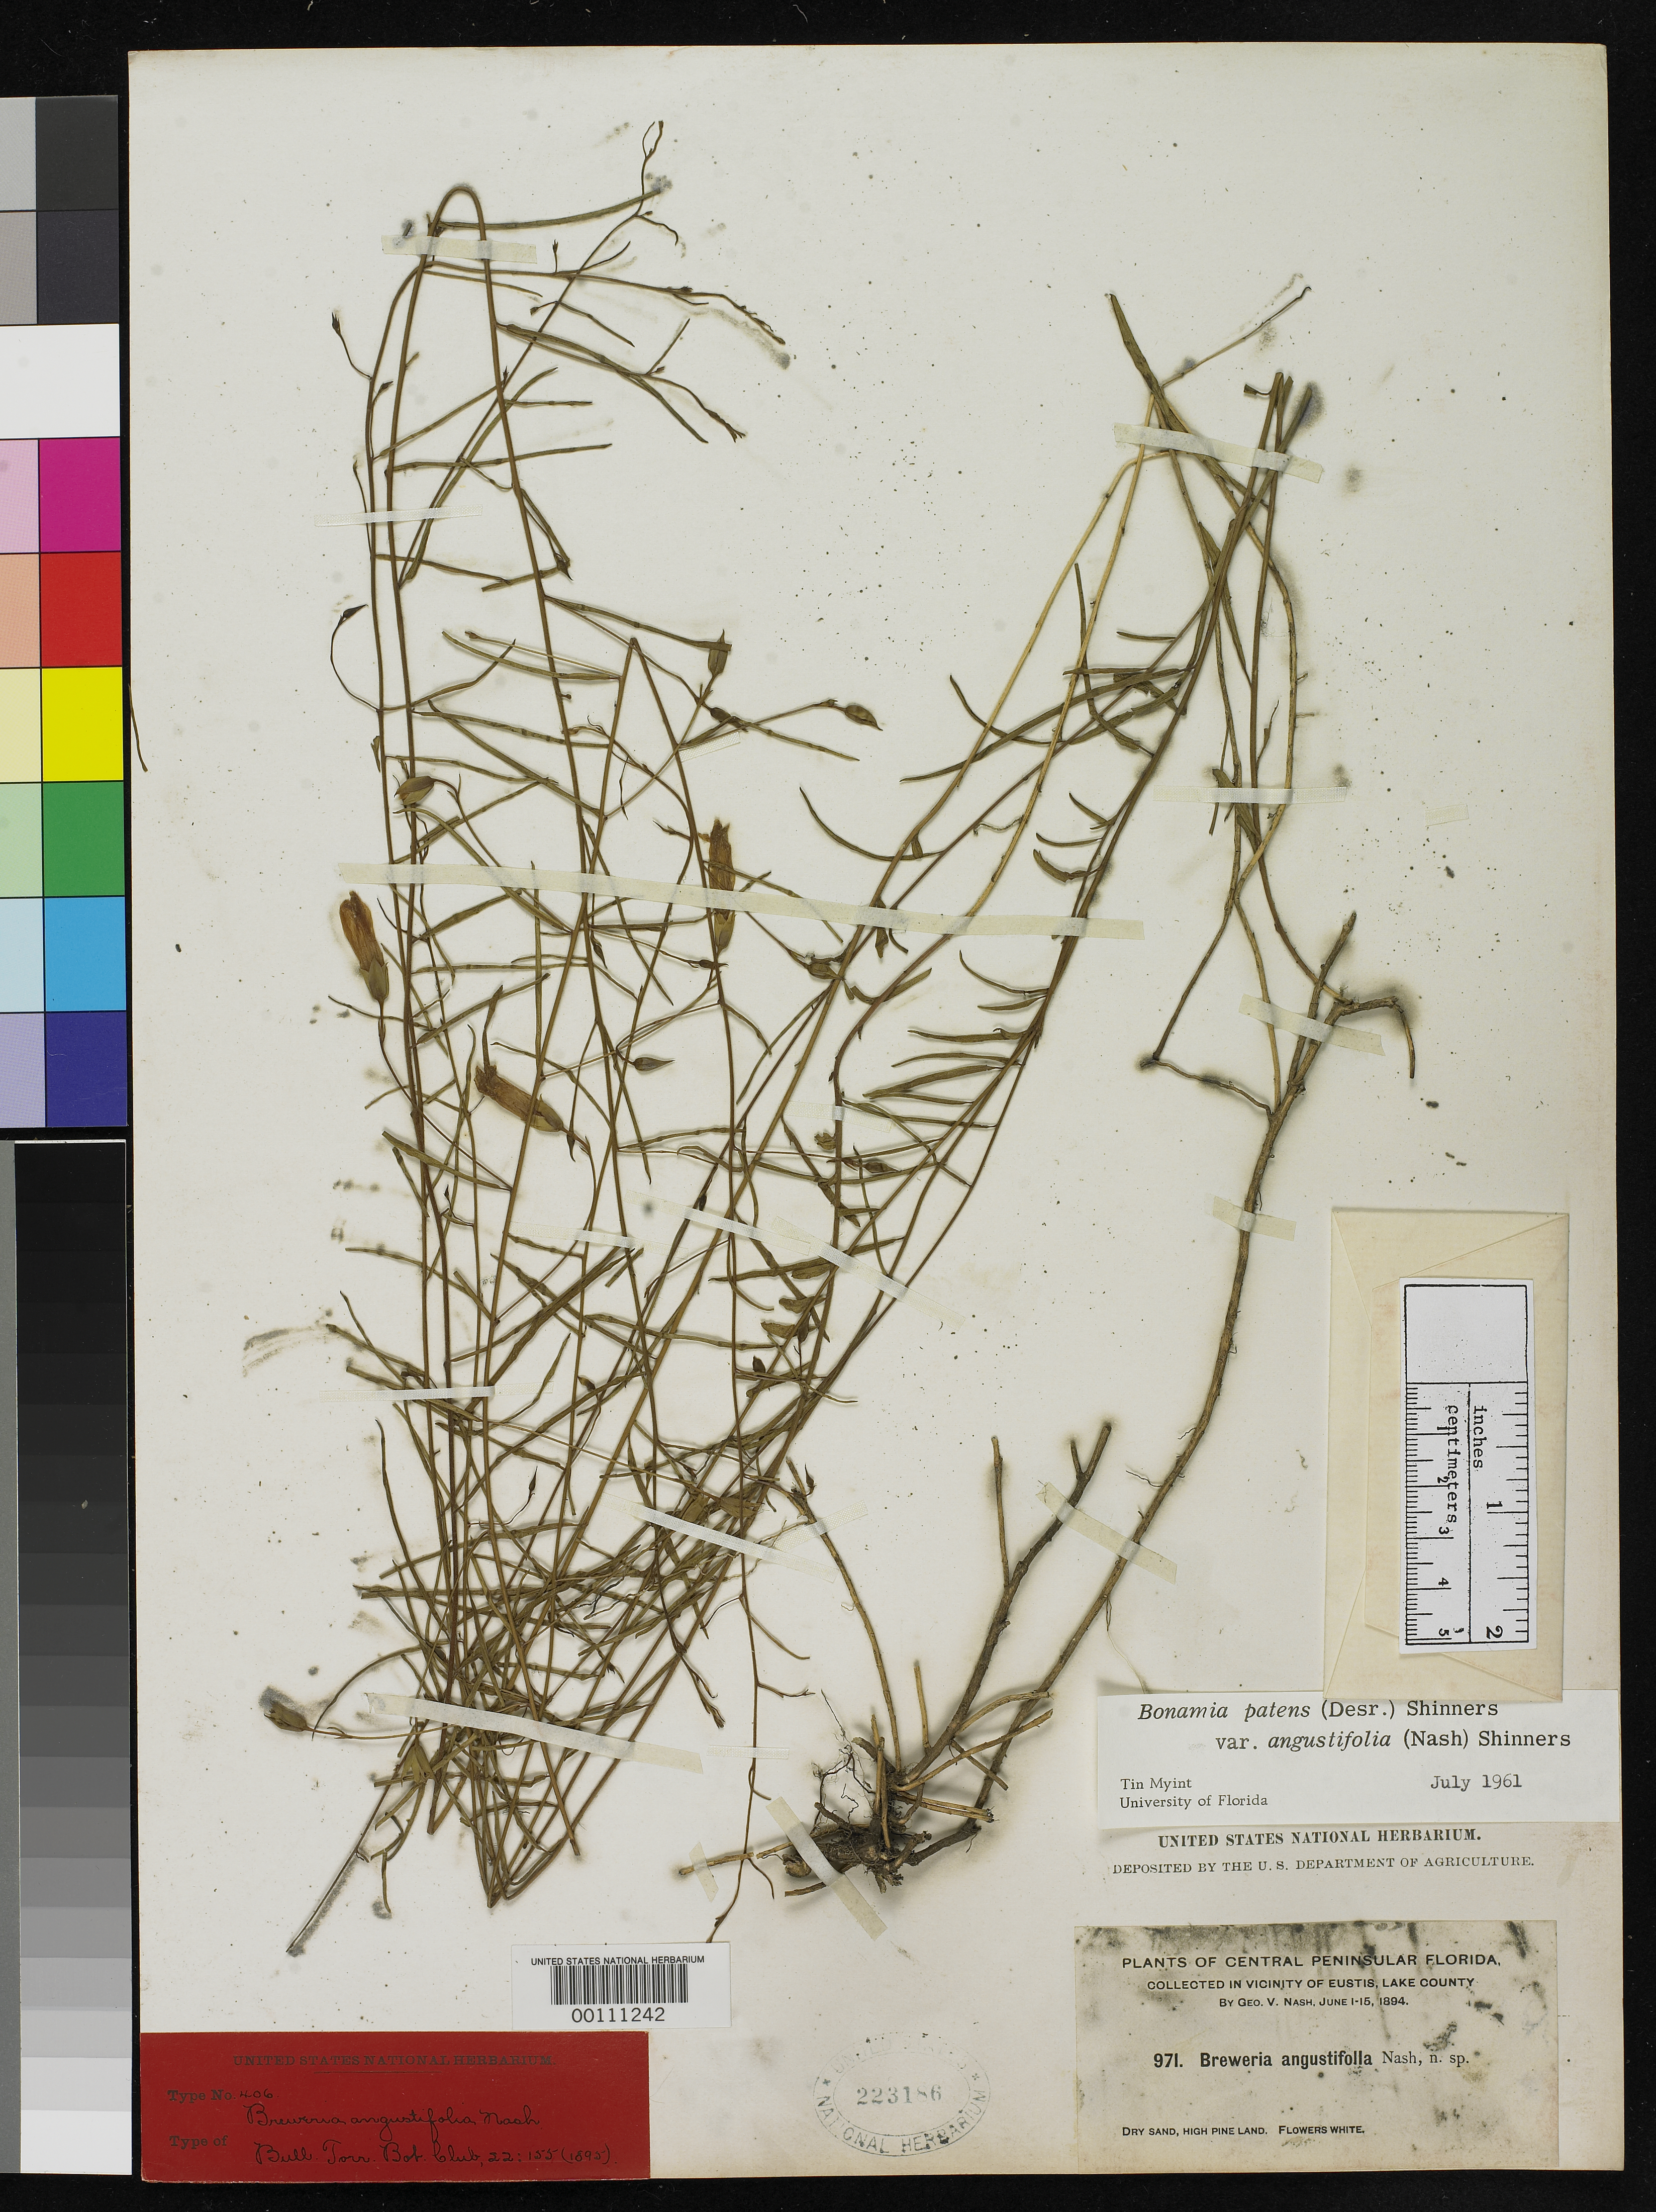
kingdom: Plantae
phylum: Tracheophyta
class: Magnoliopsida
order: Solanales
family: Convolvulaceae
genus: Breweria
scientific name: Breweria angustifolia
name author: Nash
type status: Isotype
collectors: G. V. Nash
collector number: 971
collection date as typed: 01 Jun 1894 to 15 Jun 1894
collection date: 1894-06-01/1894-06-15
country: United States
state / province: Florida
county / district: Lake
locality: Eustis.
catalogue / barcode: US 223186